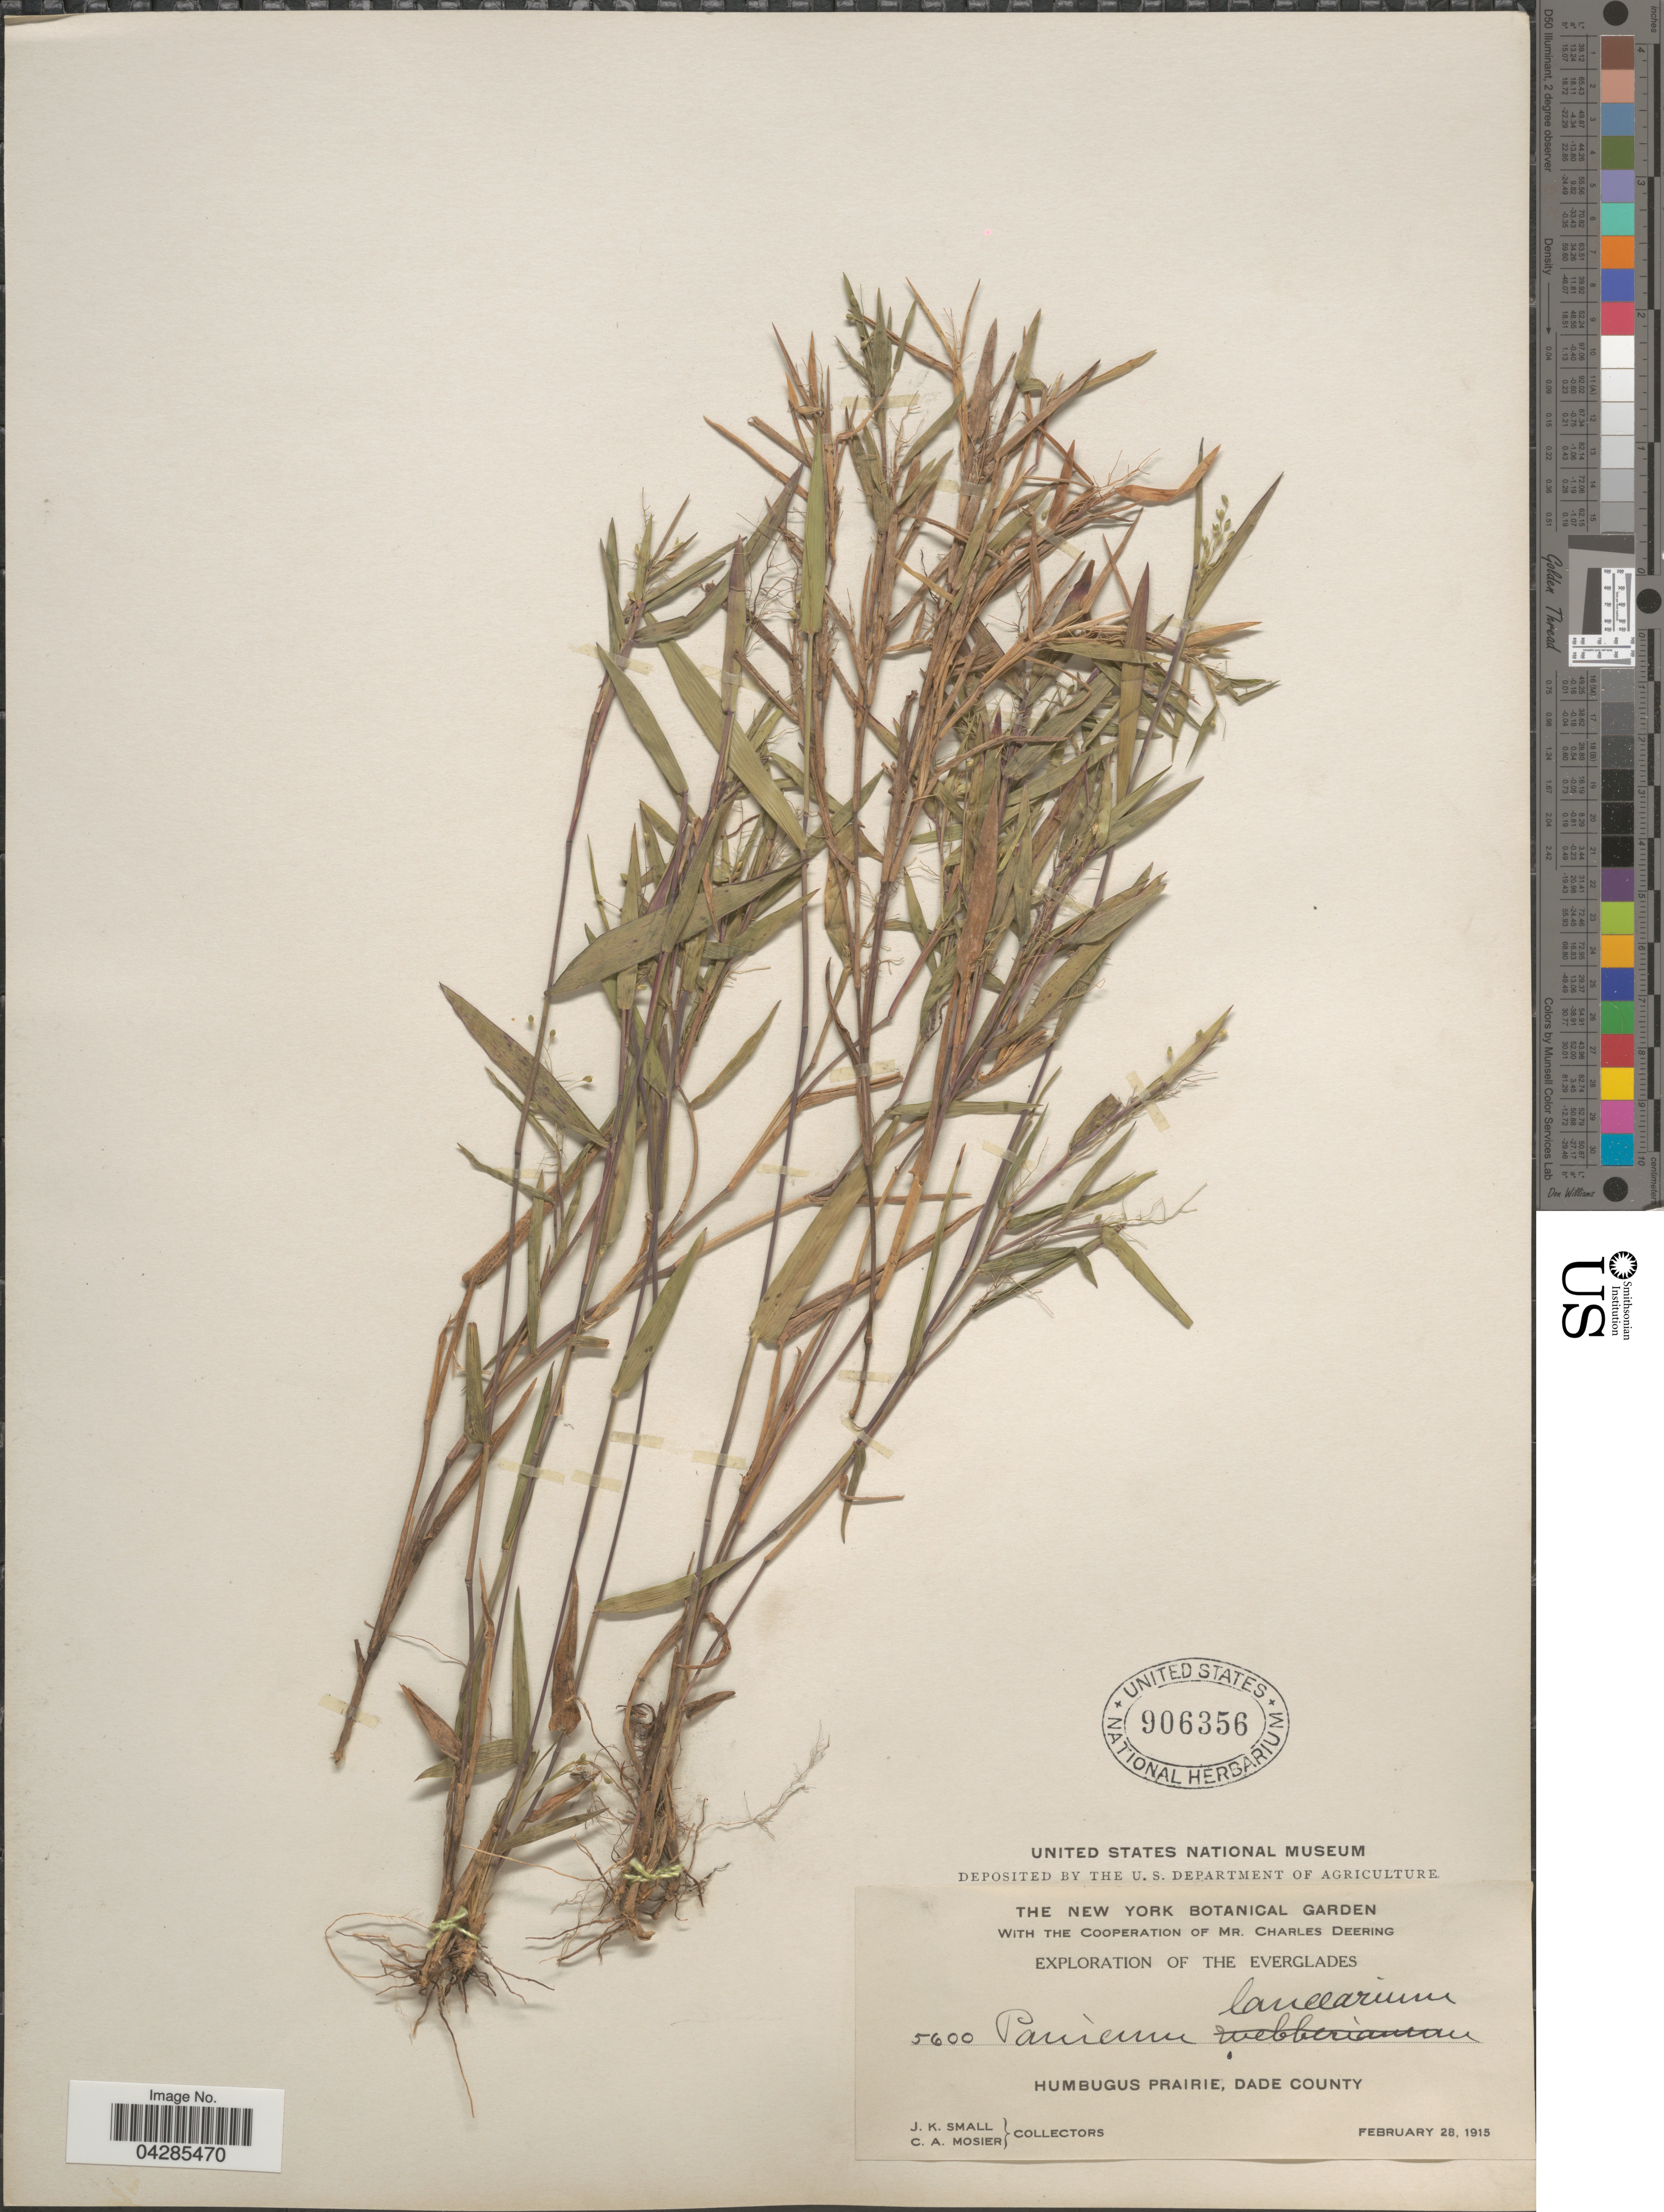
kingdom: Plantae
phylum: Tracheophyta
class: Liliopsida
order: Poales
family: Poaceae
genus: Dichanthelium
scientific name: Dichanthelium portoricense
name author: (Desv. ex Ham.) B.F. Hansen & Wunderlin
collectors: J. K. Small & C. A. Mosier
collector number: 5600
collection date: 1915-02-28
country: United States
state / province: Florida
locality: Exploration of the Everglades. Humbugus Prairie, Dade County.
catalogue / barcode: US 906356